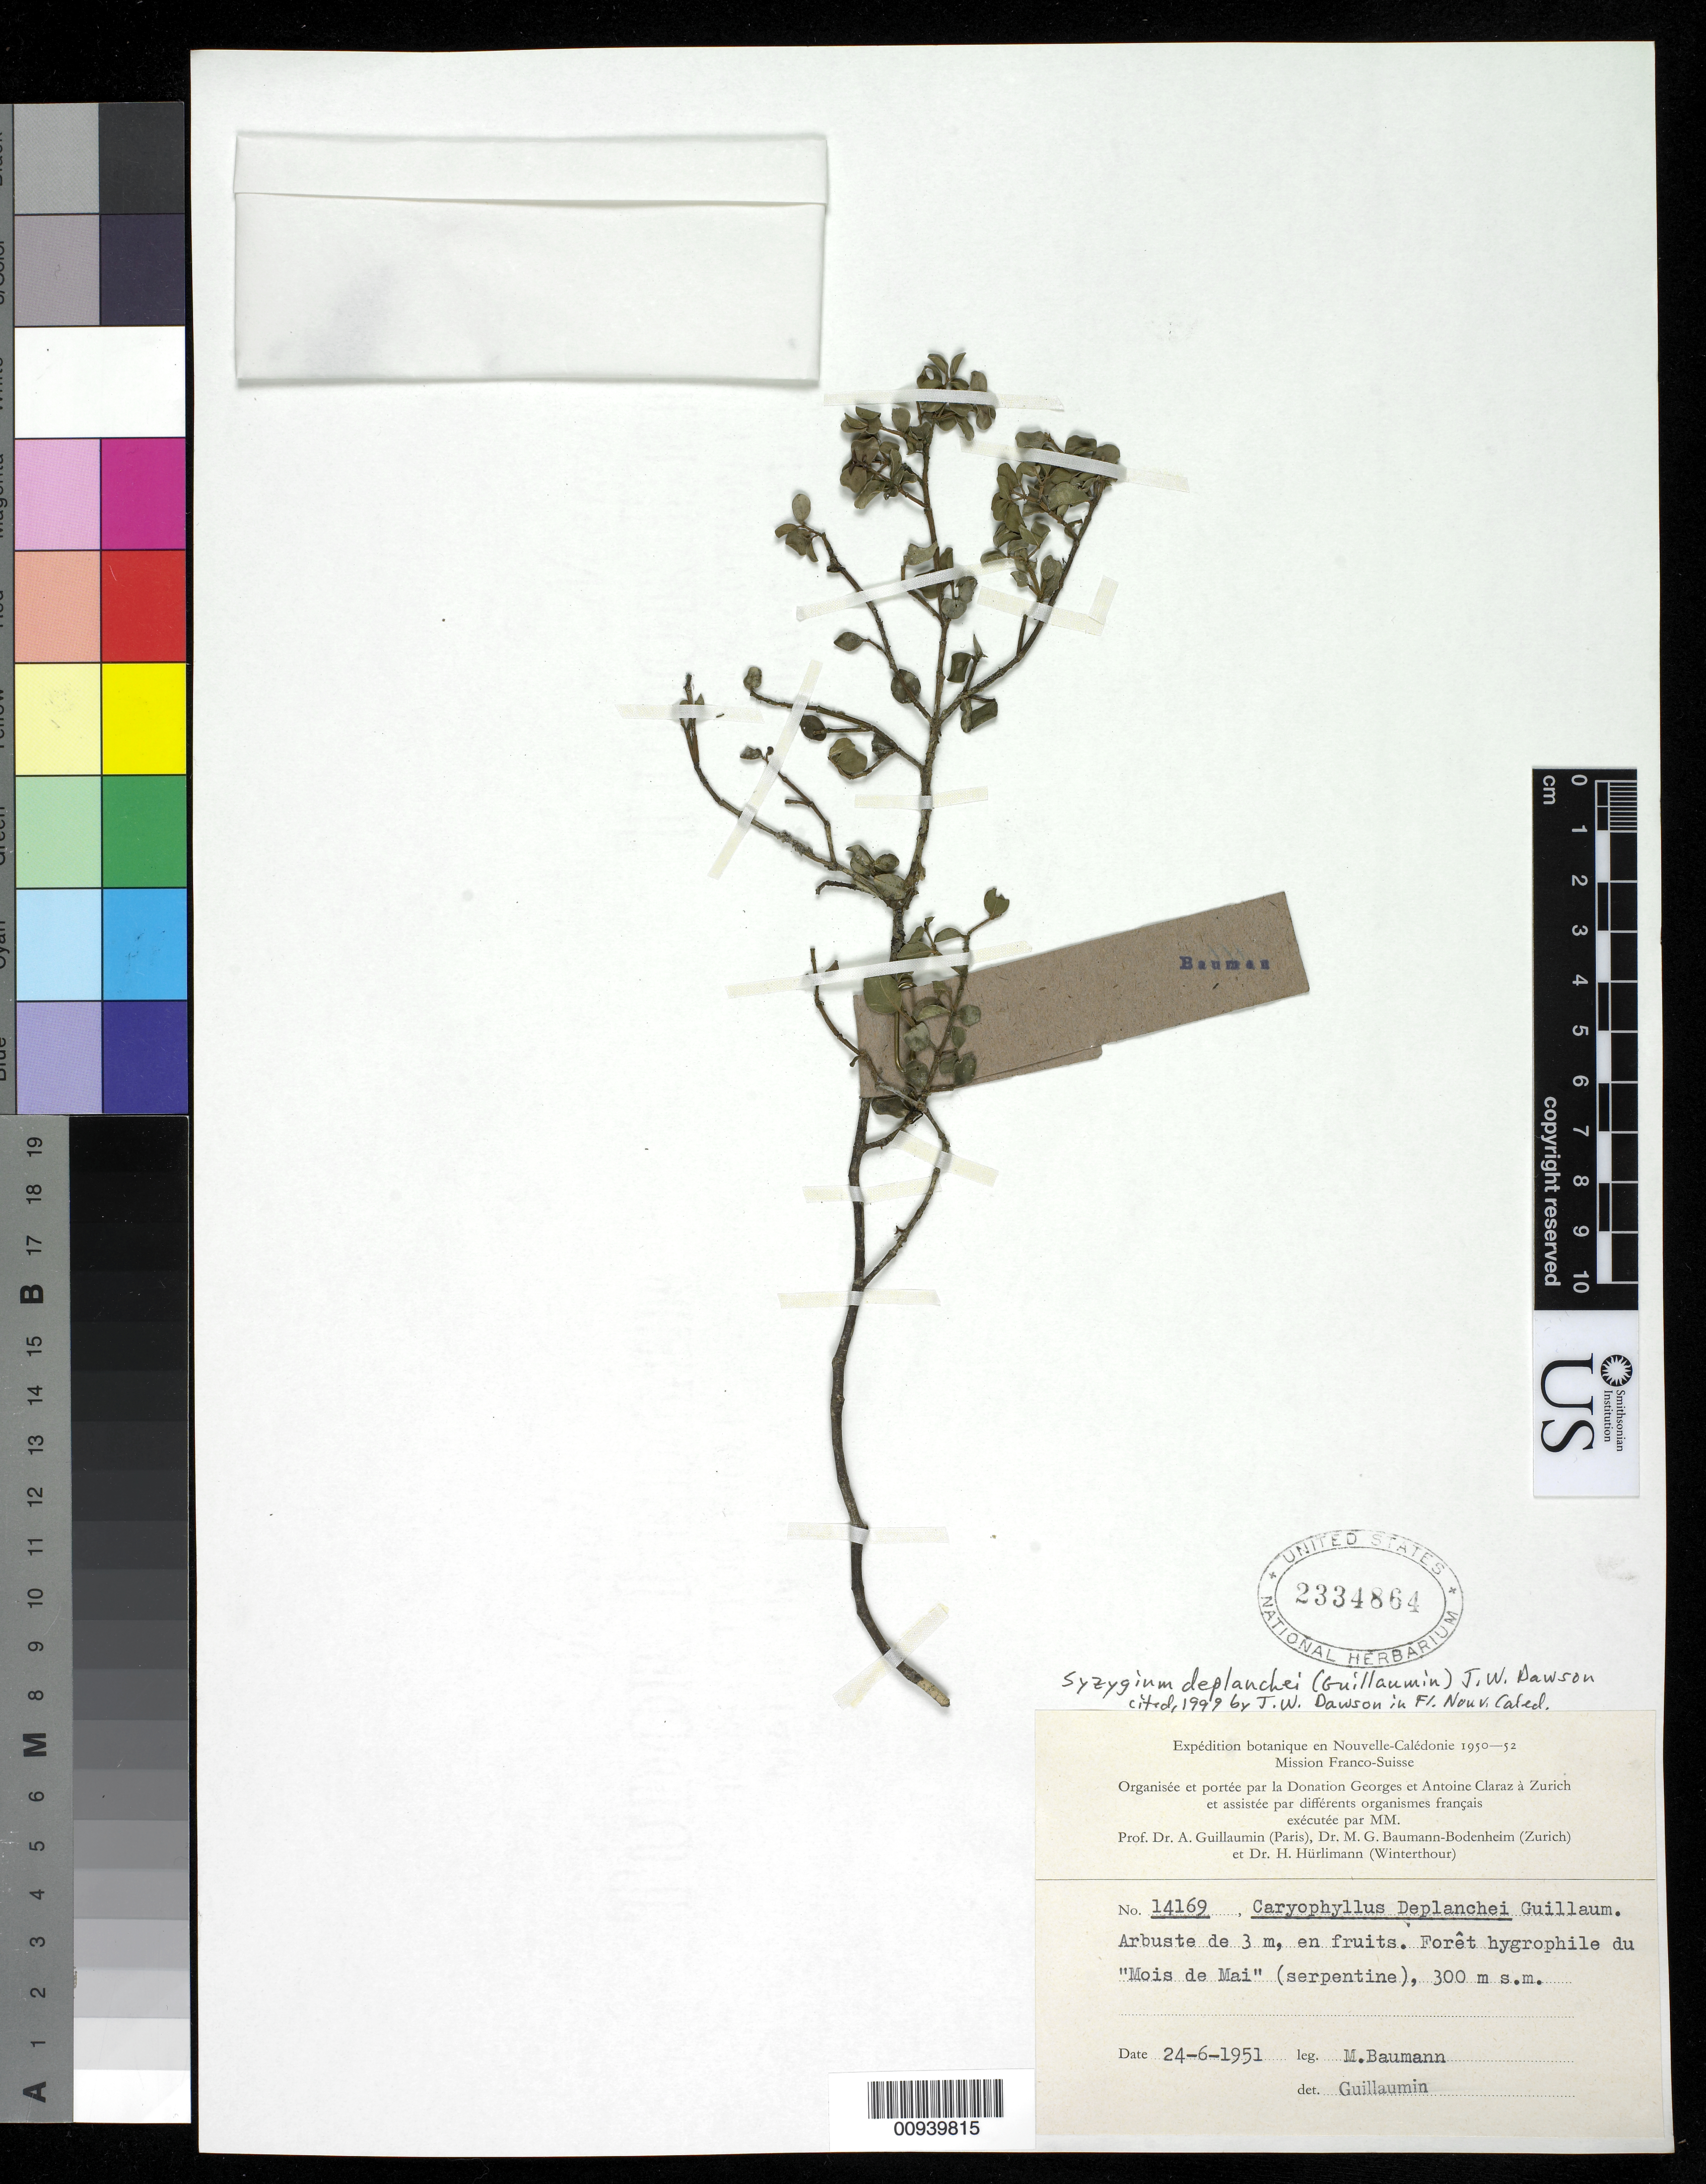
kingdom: Plantae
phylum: Tracheophyta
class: Magnoliopsida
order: Myrtales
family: Myrtaceae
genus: Syzygium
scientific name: Syzygium deplanchei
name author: (Guill.) J.W. Dawson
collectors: M. Baumann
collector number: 14169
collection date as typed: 24 Jun 1951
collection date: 1951-06-24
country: New Caledonia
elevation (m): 300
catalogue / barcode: US 2334864